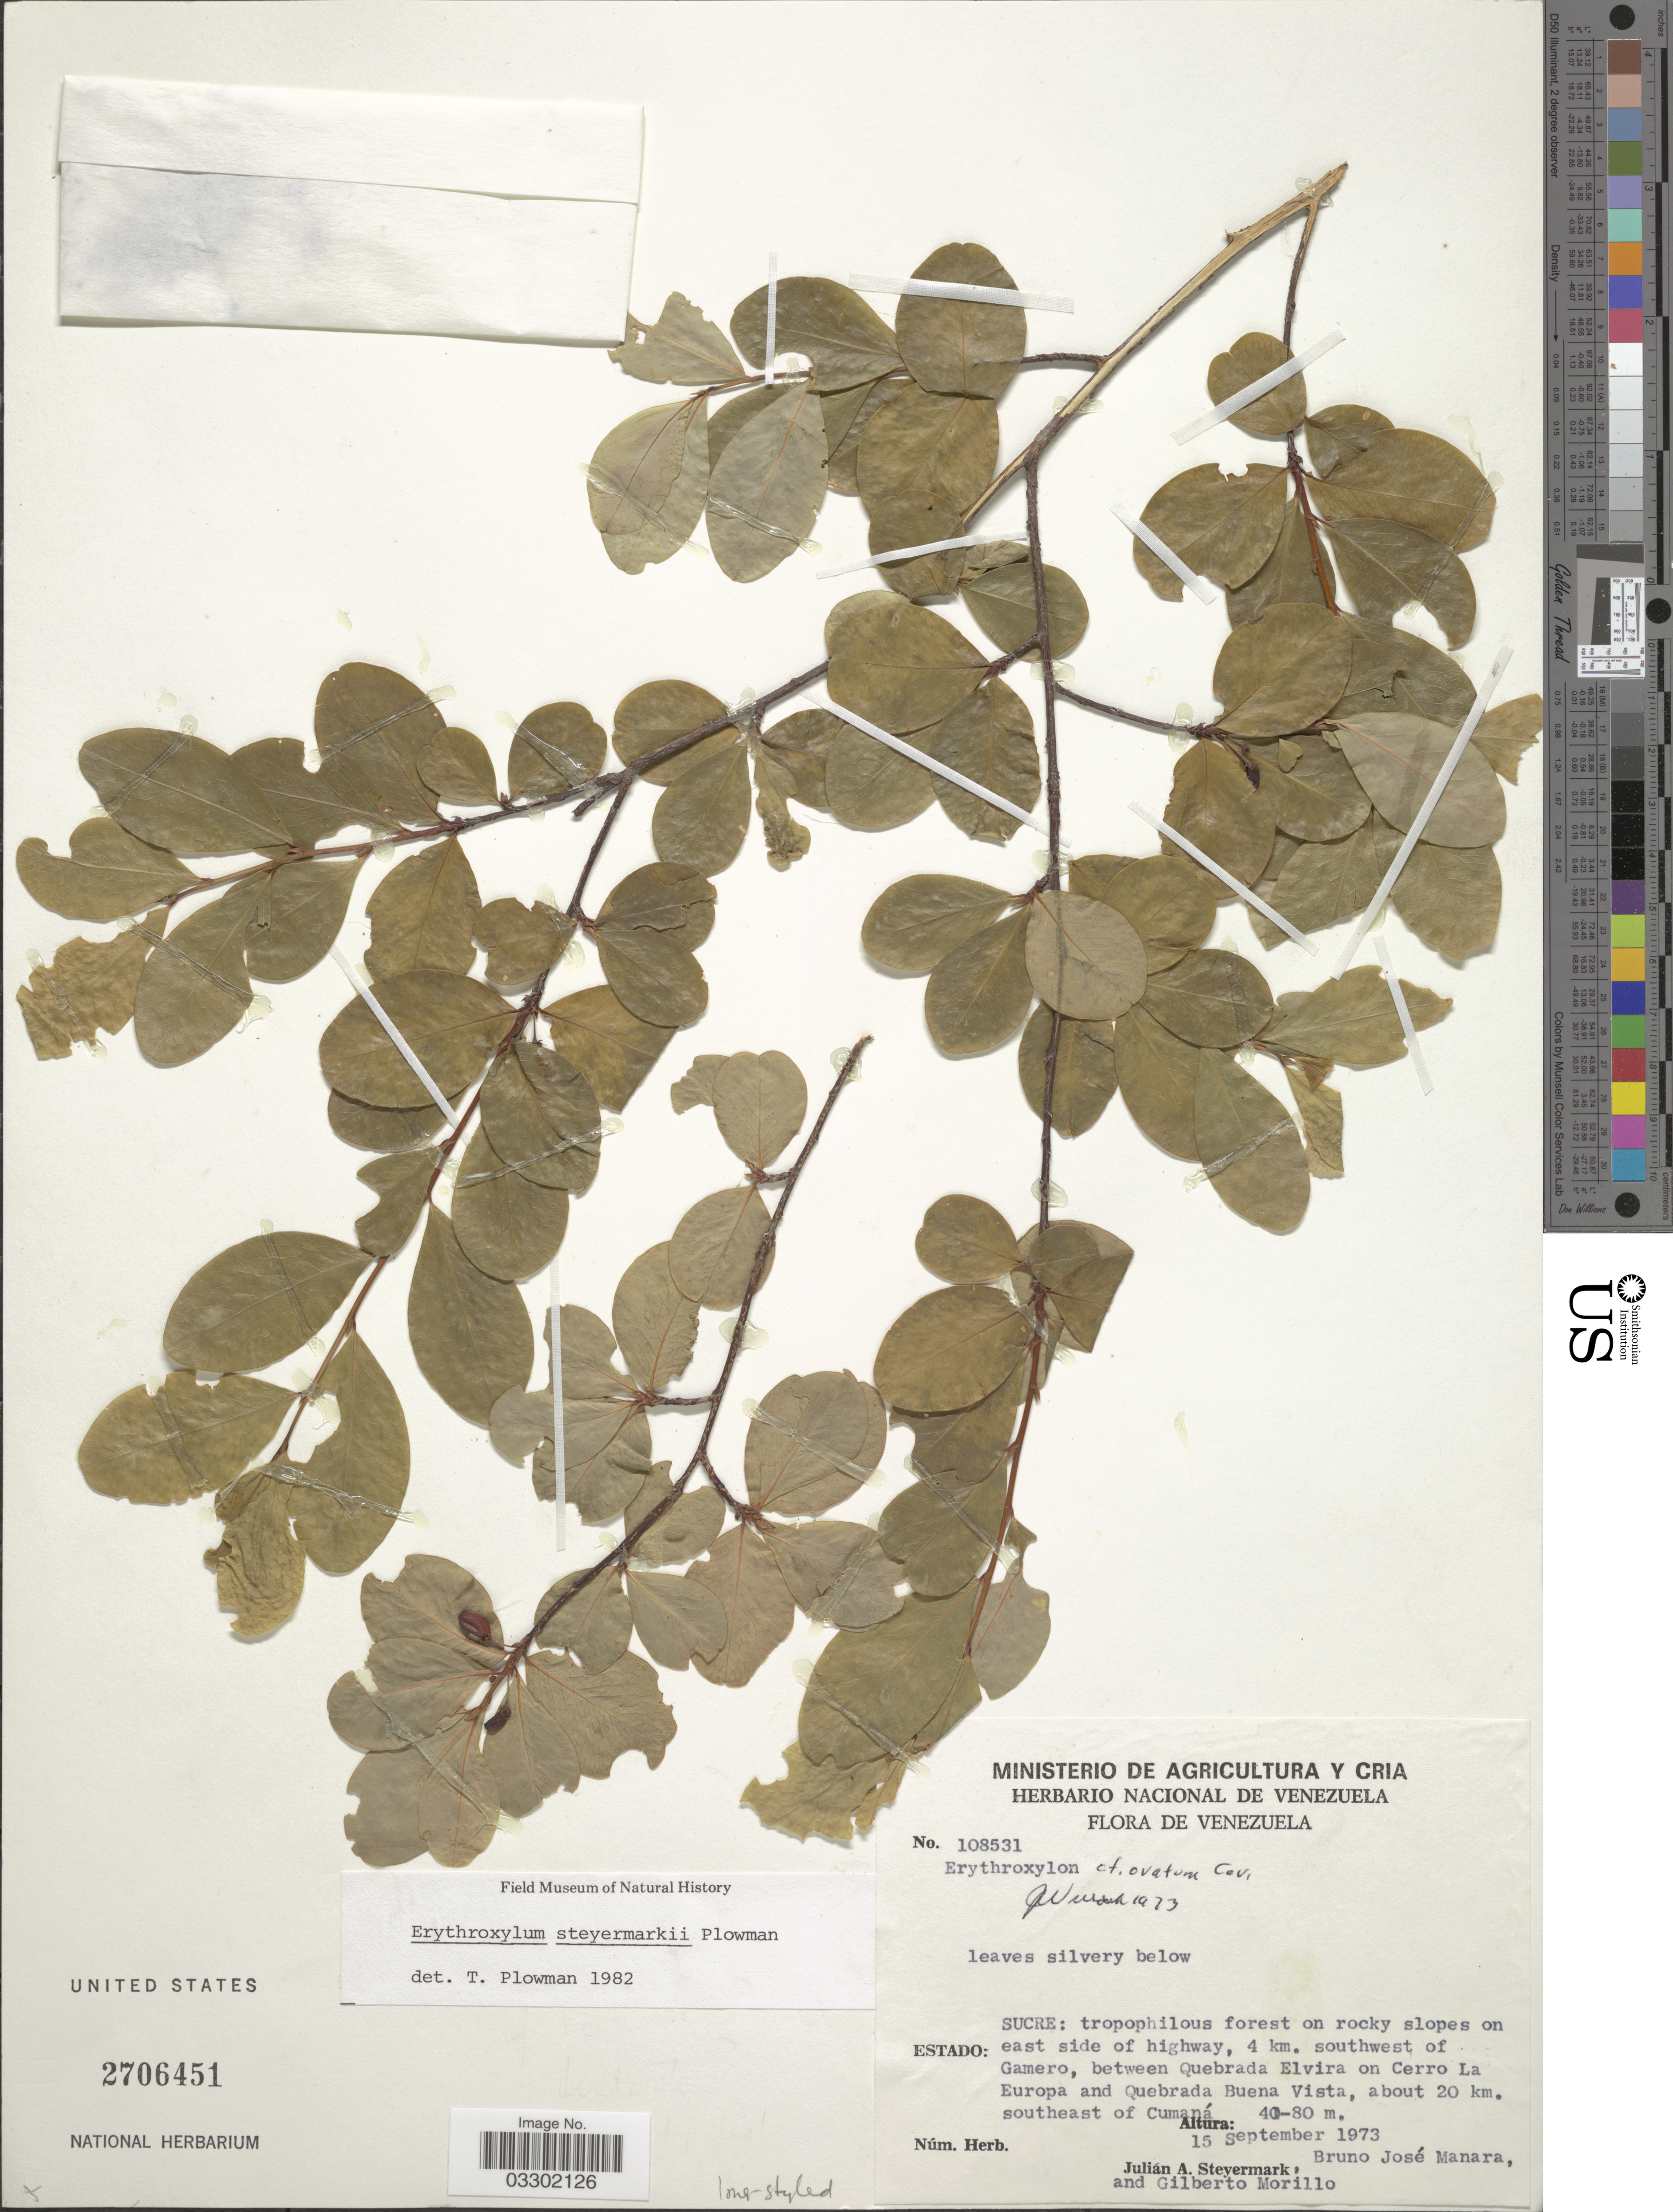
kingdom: Plantae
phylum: Tracheophyta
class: Magnoliopsida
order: Malpighiales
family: Erythroxylaceae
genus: Erythroxylum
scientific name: Erythroxylum steyermarkii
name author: Plowman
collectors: J. Steyermark & G. N. Morillo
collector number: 108531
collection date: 1973-09-15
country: Venezuela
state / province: Sucre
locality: Tropohilous forest on rocky slopes on east side of highway, 4 km. southwest of Gamera, between Quebrada Elvira on Cerro La Europa and Quebrada Buena Vista, about 20 km. southeast of Cumaná.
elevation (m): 40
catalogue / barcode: US 2706451